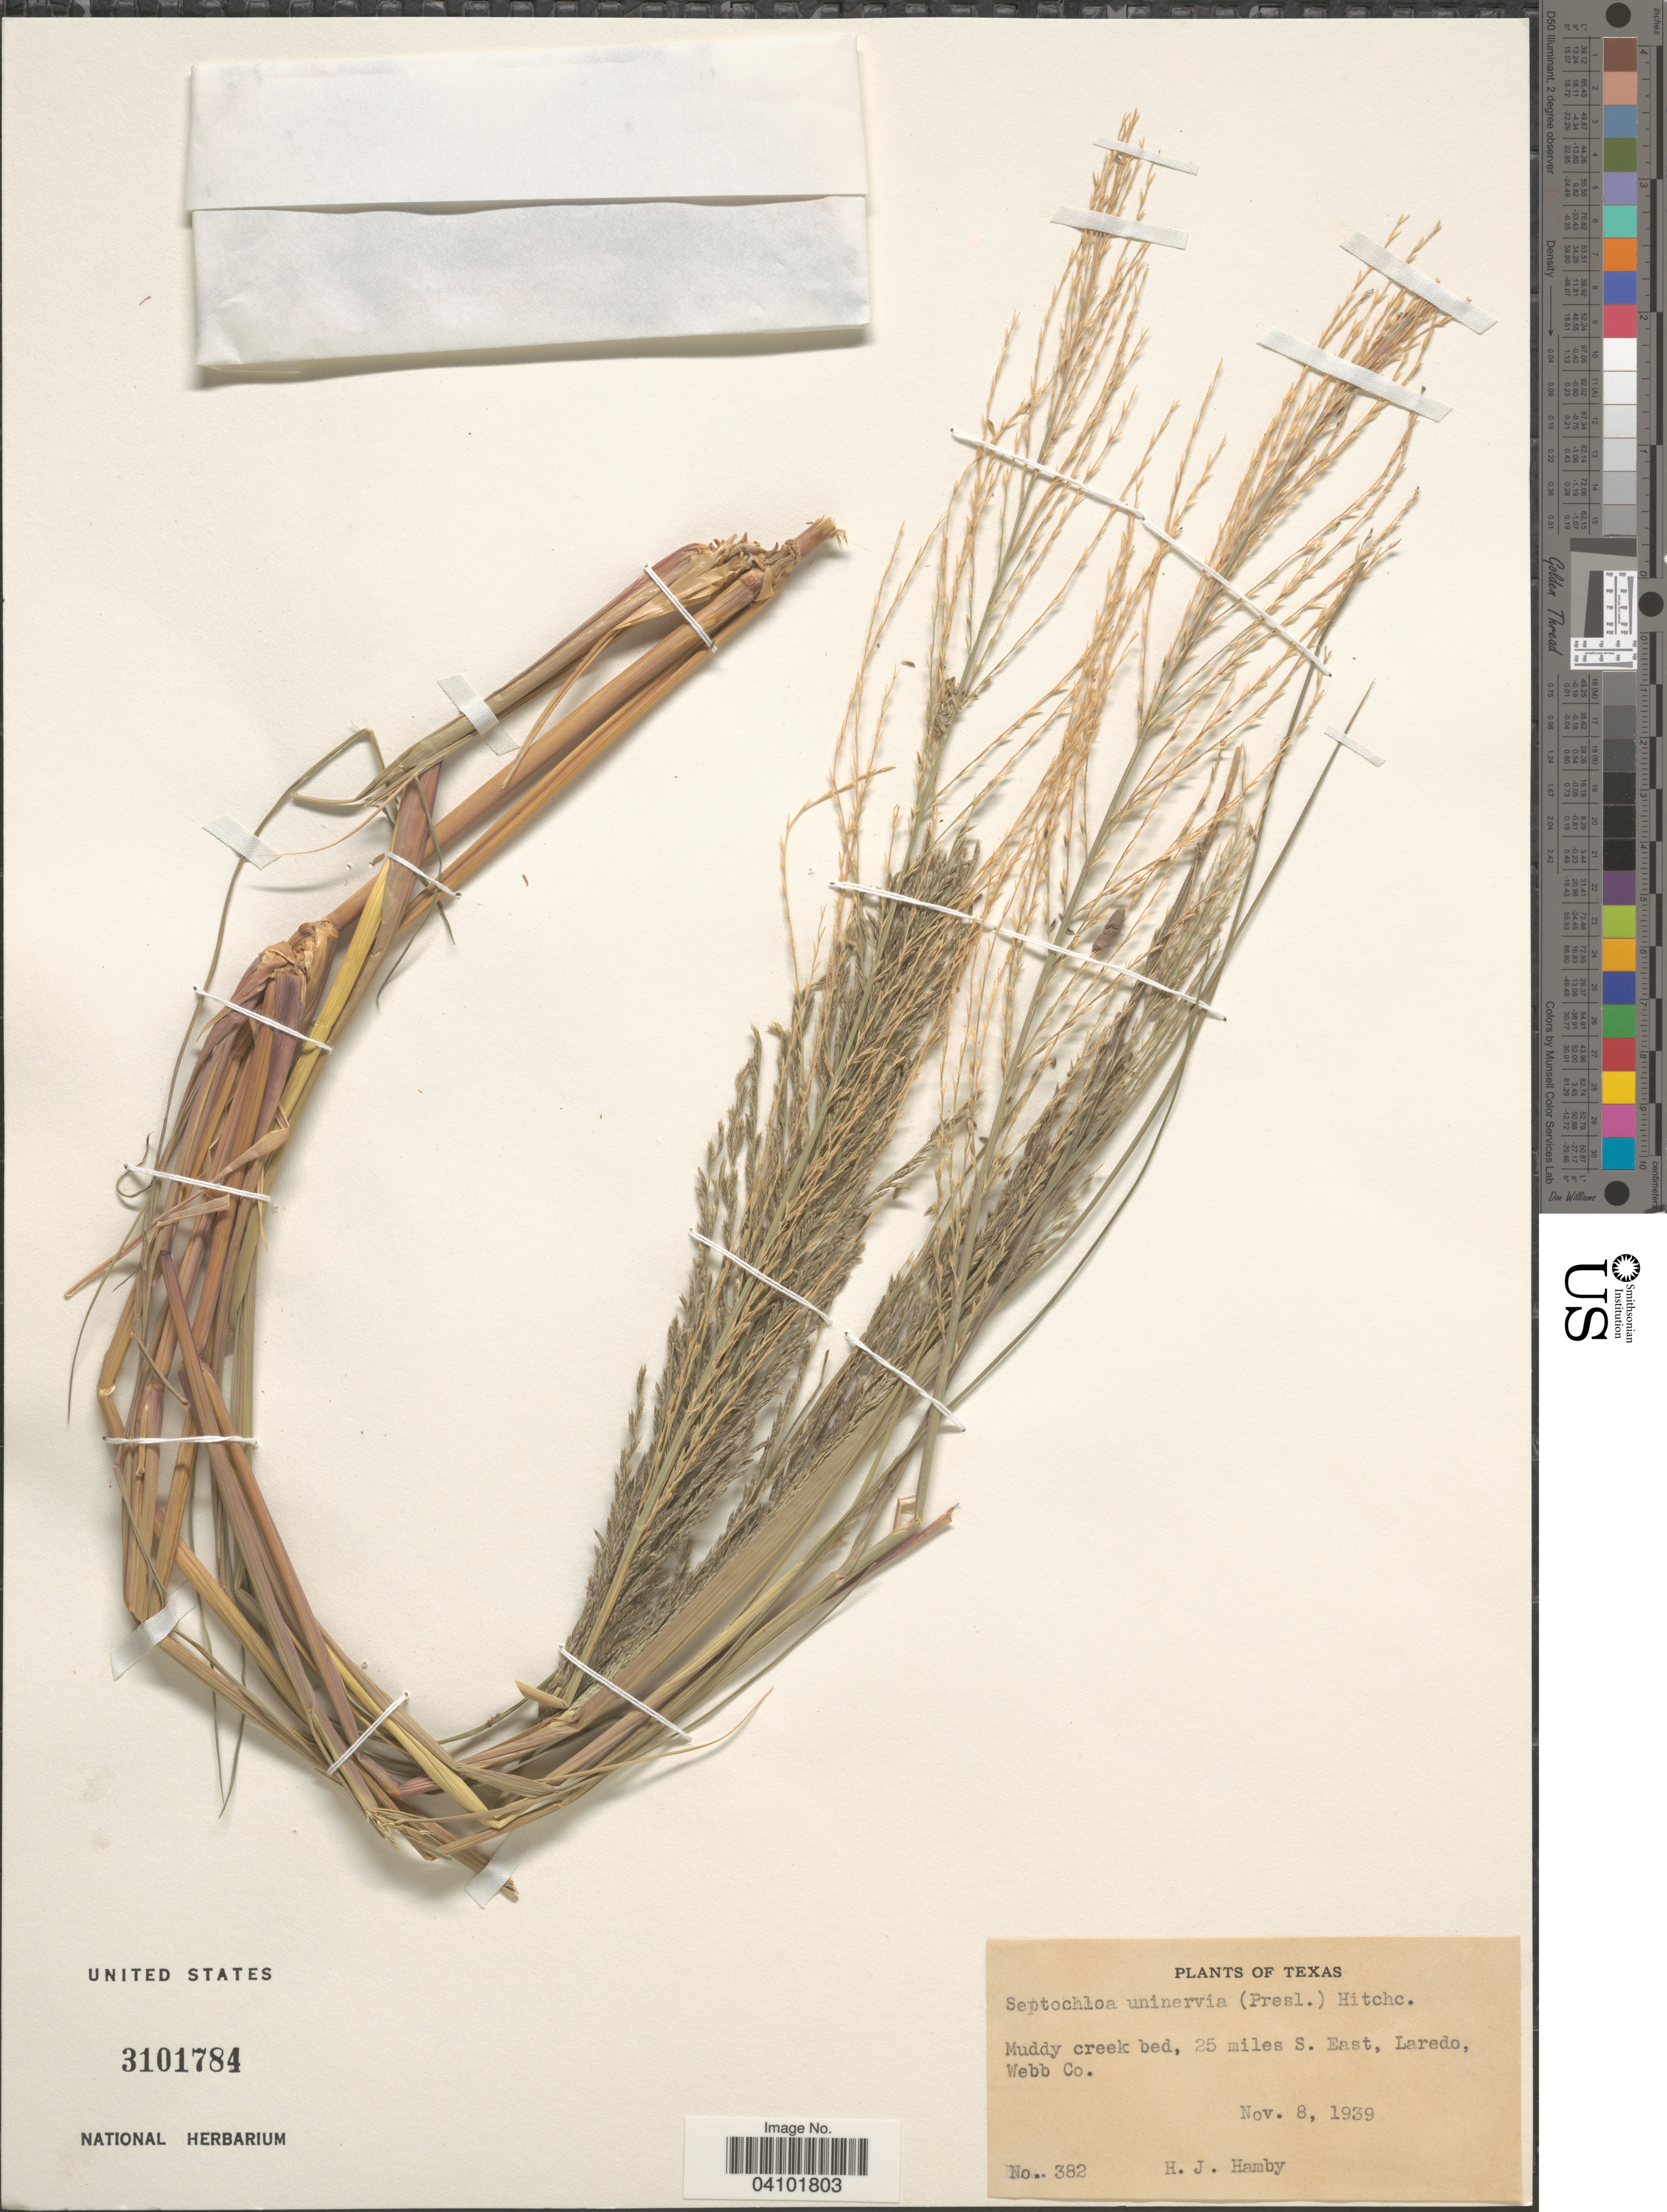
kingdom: Plantae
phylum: Tracheophyta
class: Liliopsida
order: Poales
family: Poaceae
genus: Diplachne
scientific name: Diplachne fusca subsp. uninervia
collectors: H. Hamby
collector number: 382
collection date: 1939-11-08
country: United States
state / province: Texas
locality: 25 miles S. East, Laredo, Webb Co.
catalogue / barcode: US 3101784